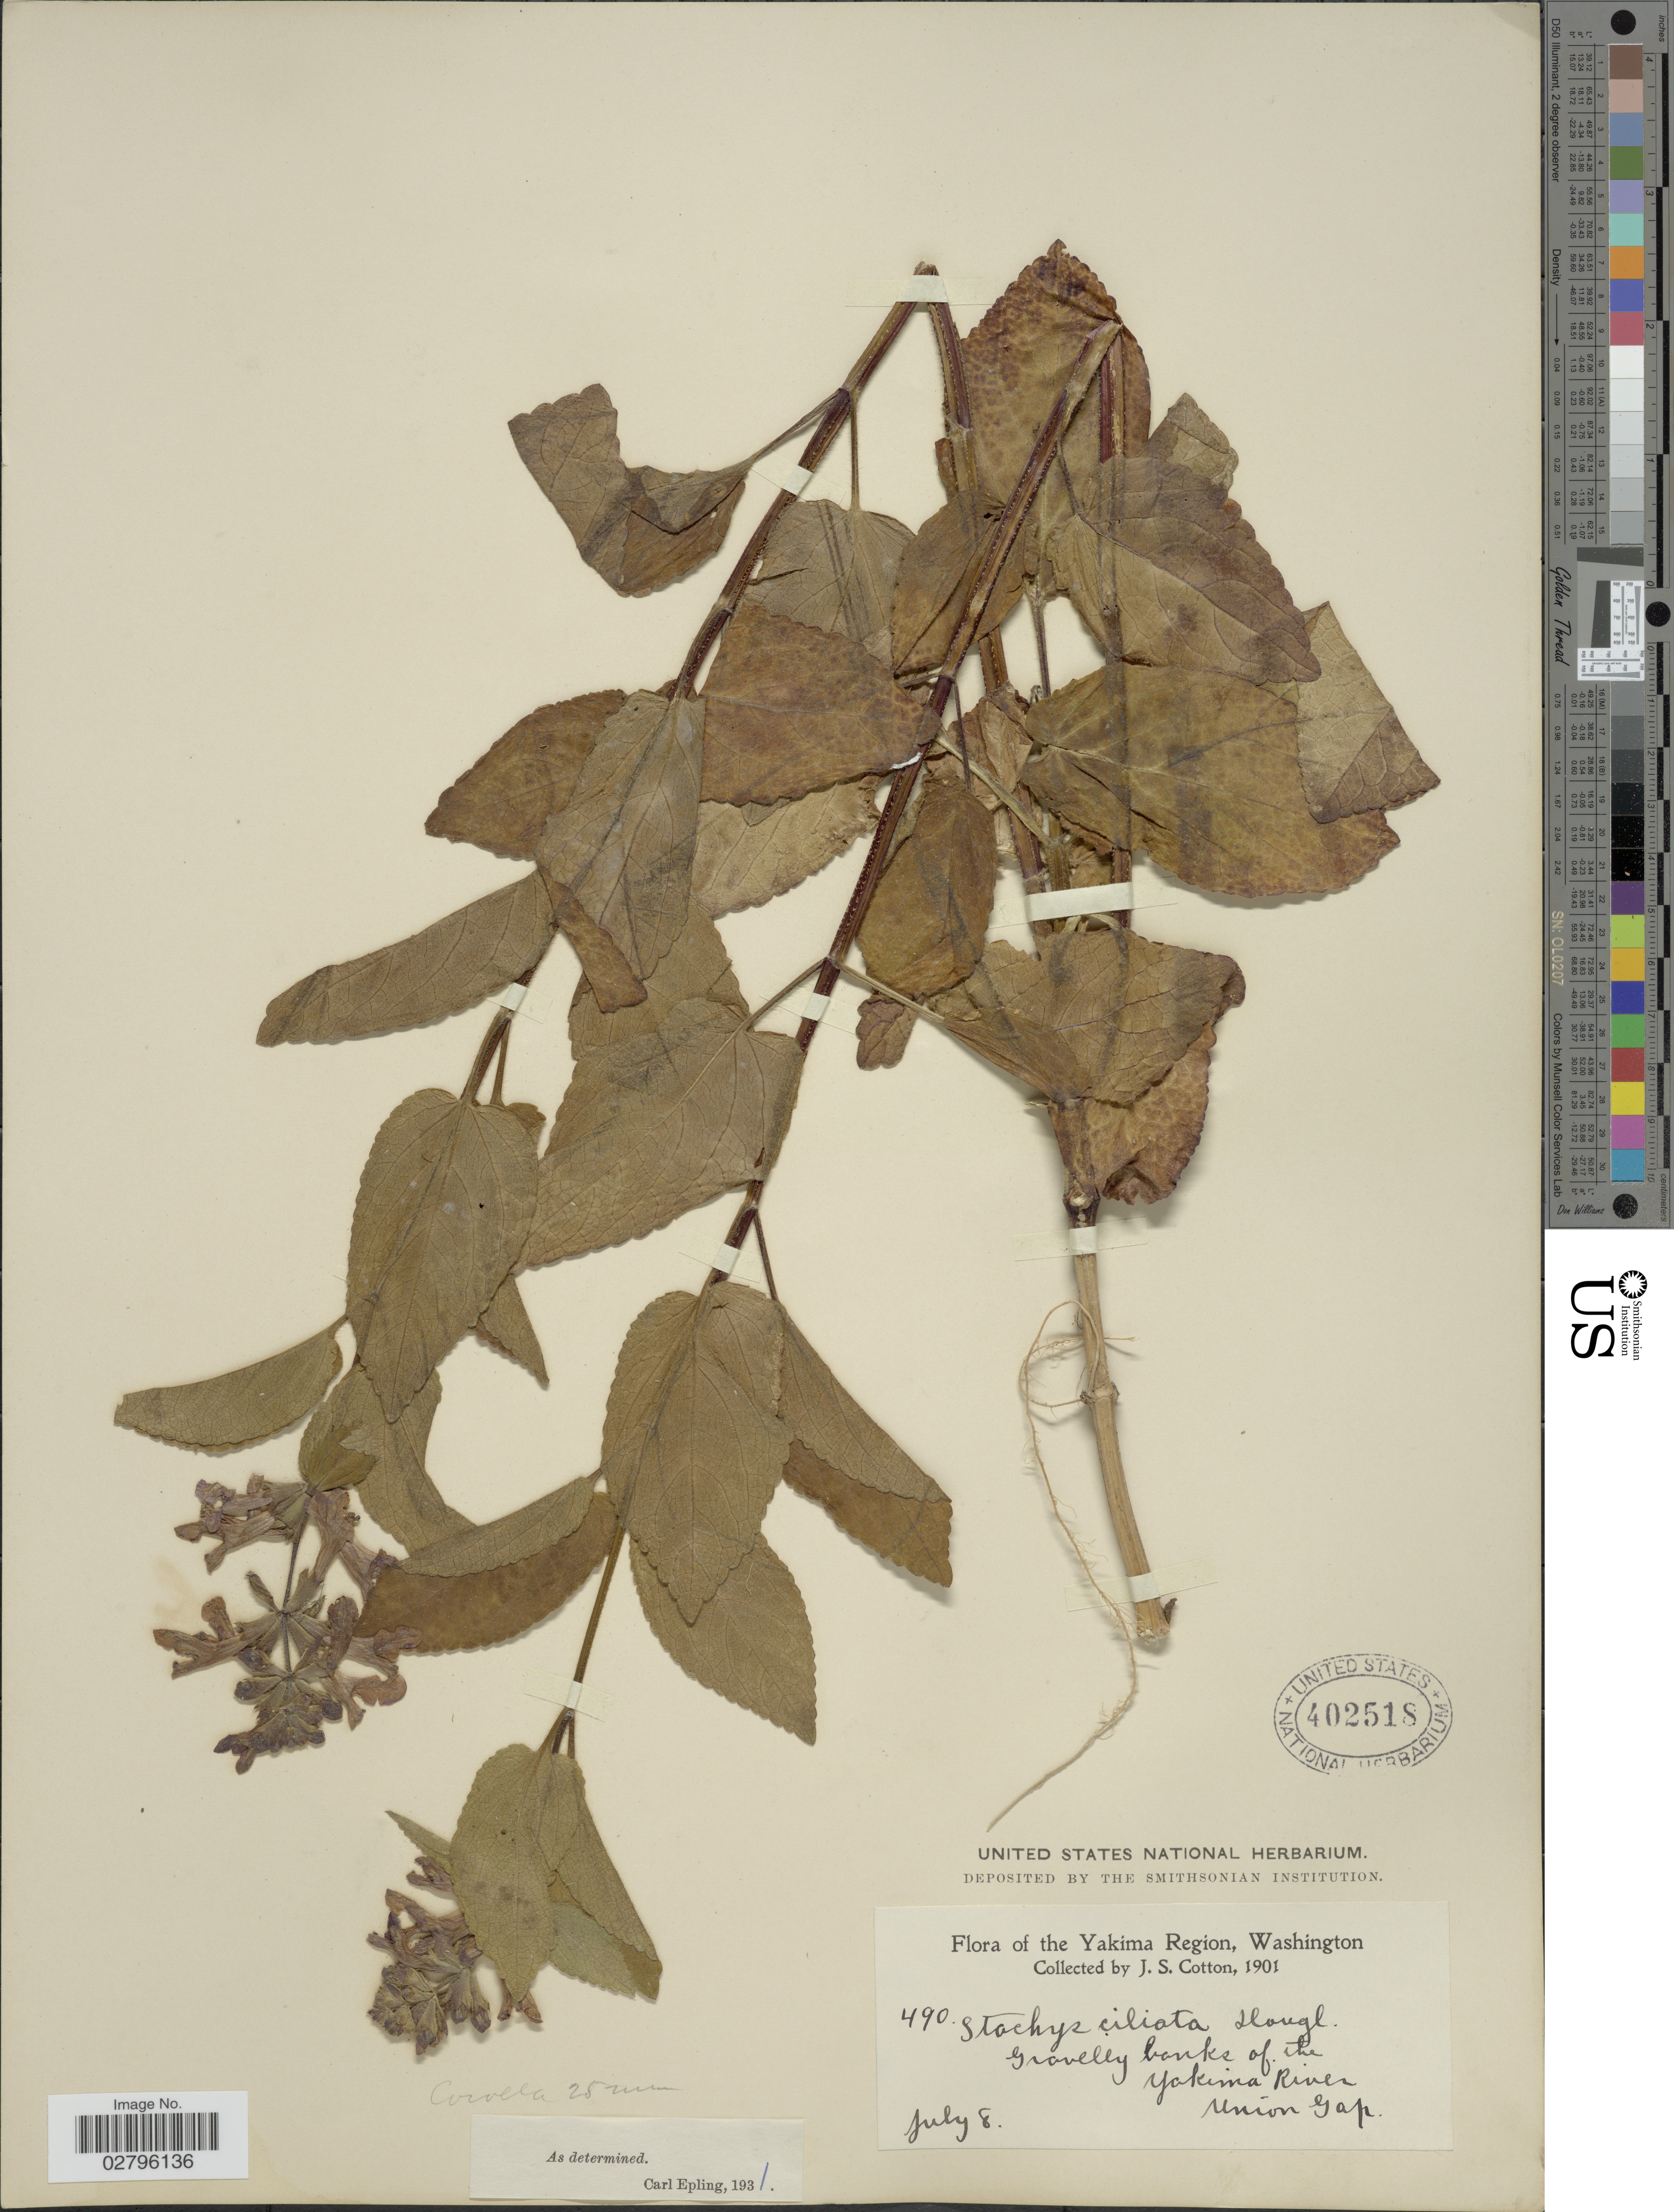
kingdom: Plantae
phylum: Tracheophyta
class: Magnoliopsida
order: Lamiales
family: Lamiaceae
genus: Stachys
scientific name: Stachys ciliata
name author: Douglas ex Benth.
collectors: J. S. Cotton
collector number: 490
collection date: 1901-07-08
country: United States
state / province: Washington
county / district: Yakima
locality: Yakima Region, Gravelly banks of the Yakima River, Union Gap.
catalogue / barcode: US 402518